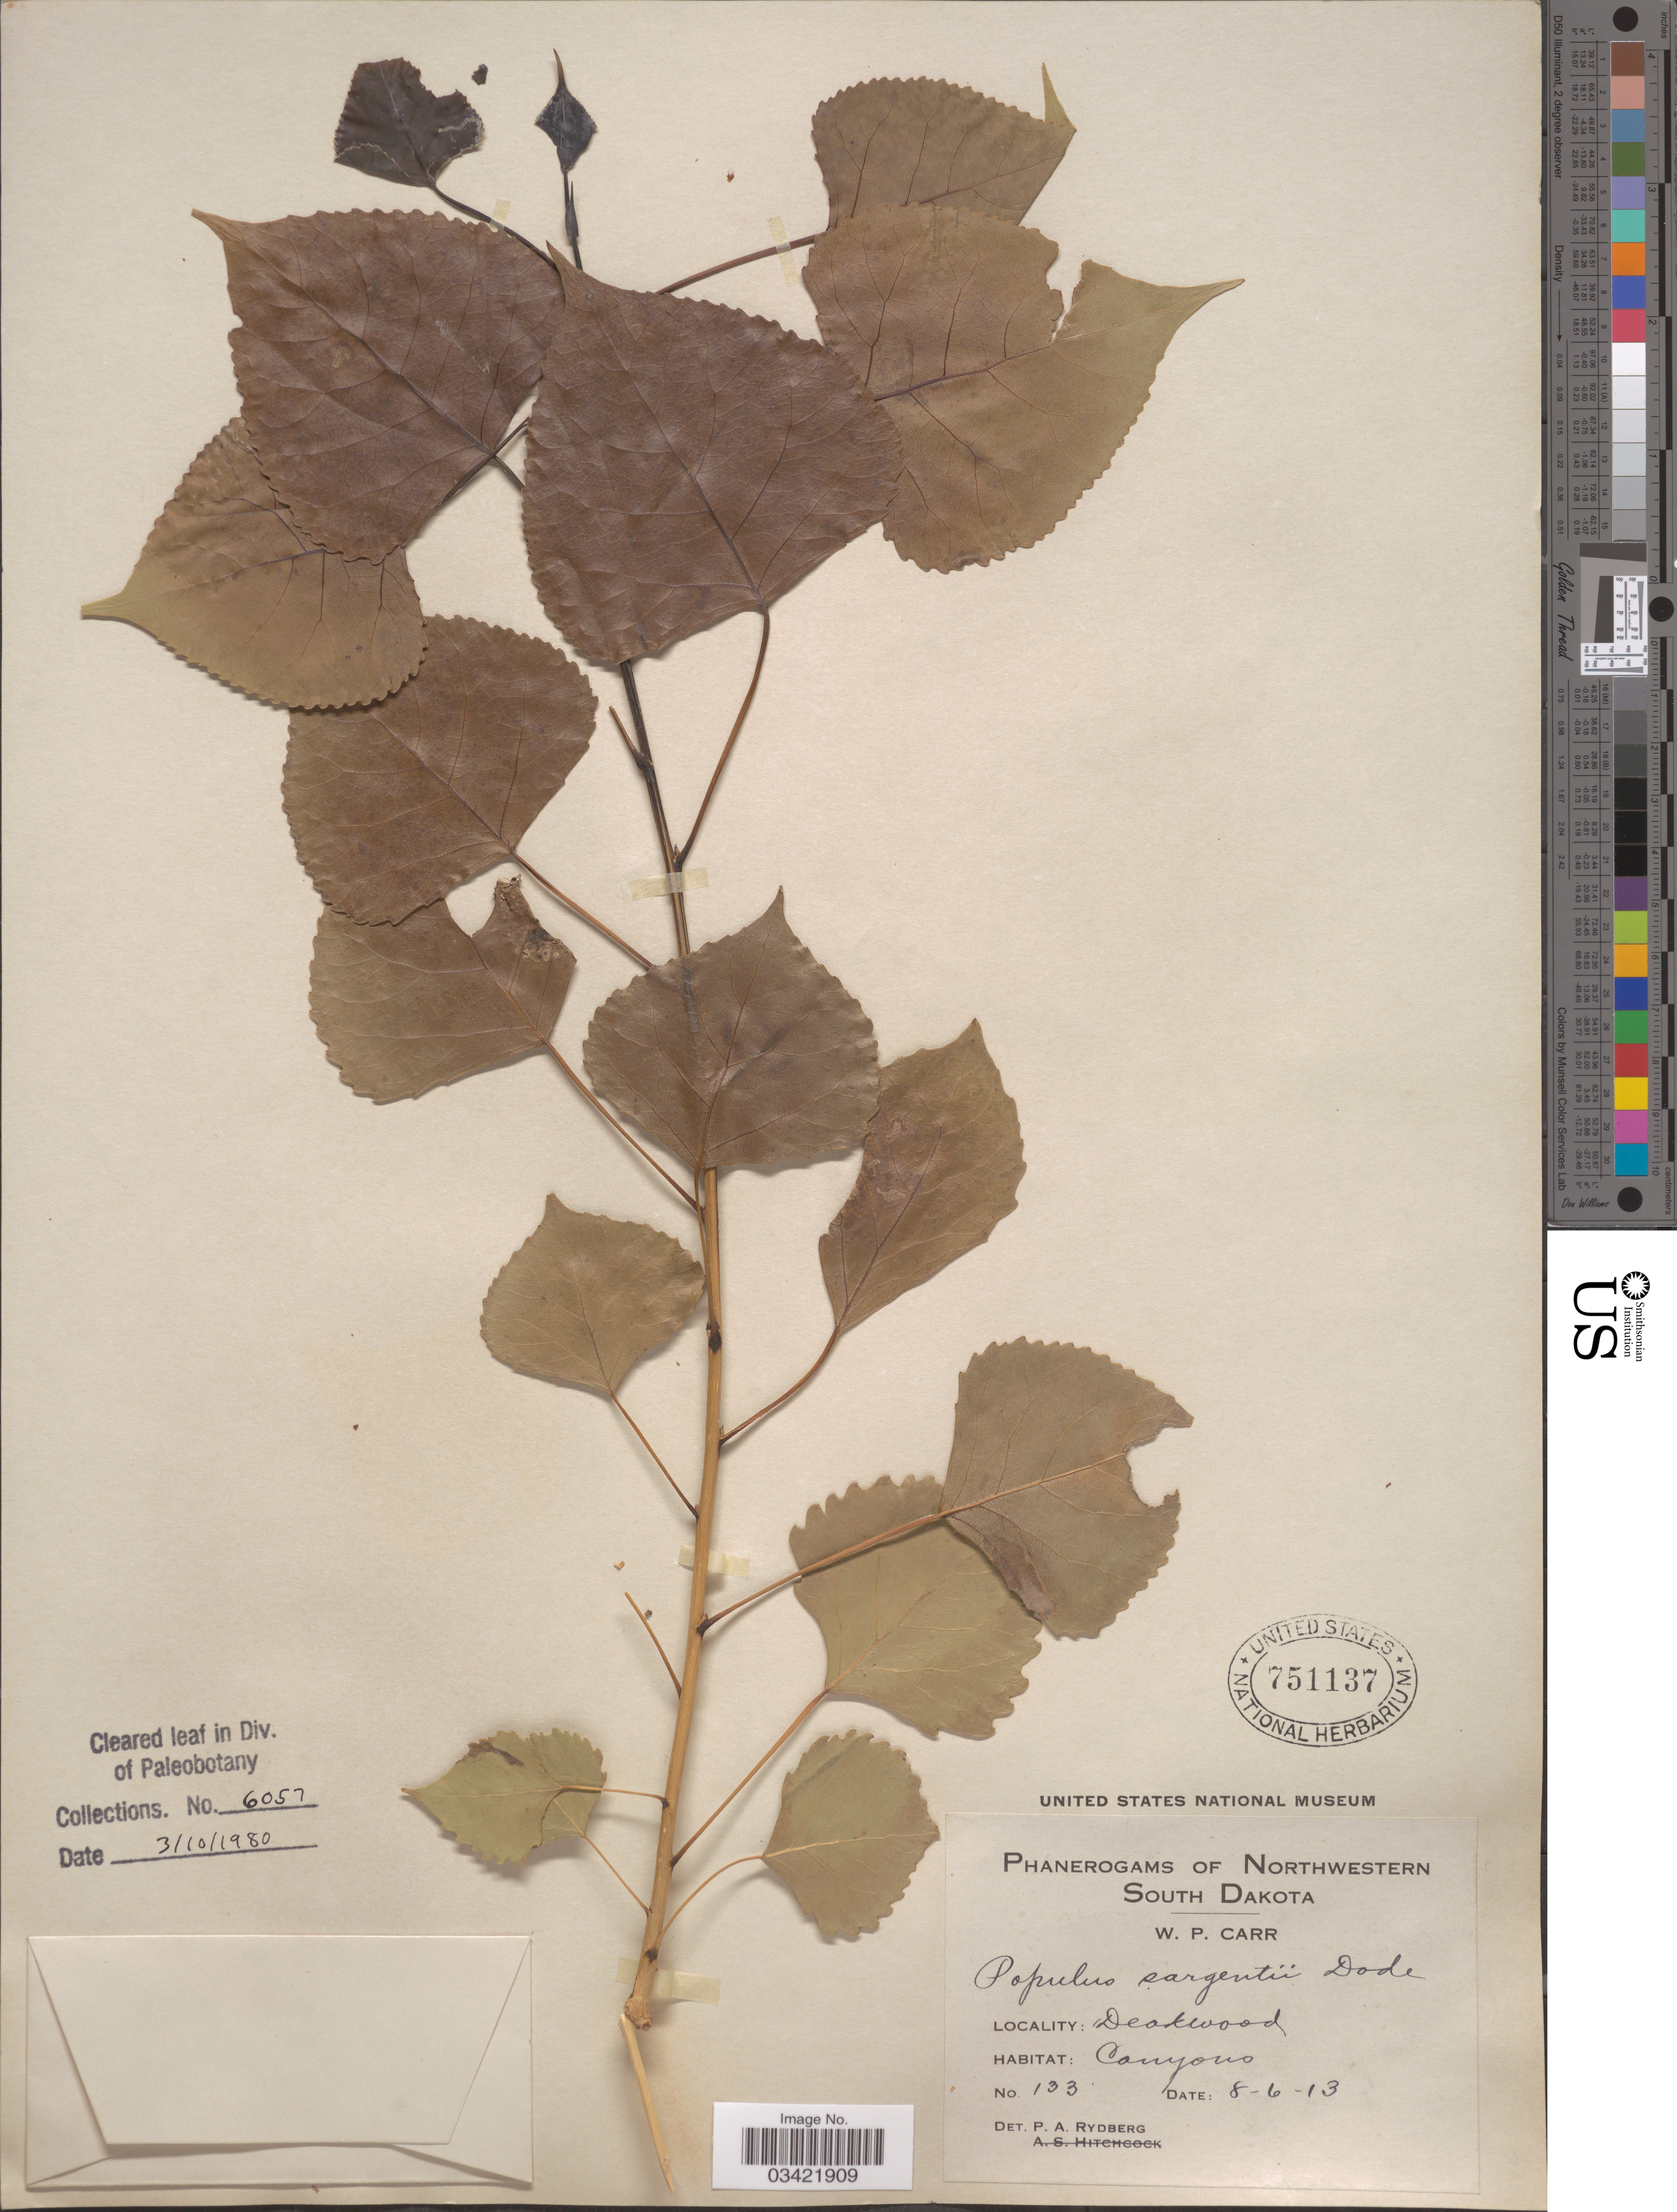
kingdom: Plantae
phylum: Tracheophyta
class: Magnoliopsida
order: Malpighiales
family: Salicaceae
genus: Populus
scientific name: Populus deltoides subsp. monilifera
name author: (Aiton) Eckenw.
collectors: W. Carr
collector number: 133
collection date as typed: Transcribed d/m/y: 6/8/13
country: United States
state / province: South Dakota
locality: Northwestern South Dakota. Deadwood. Canyons.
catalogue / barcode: US 751137